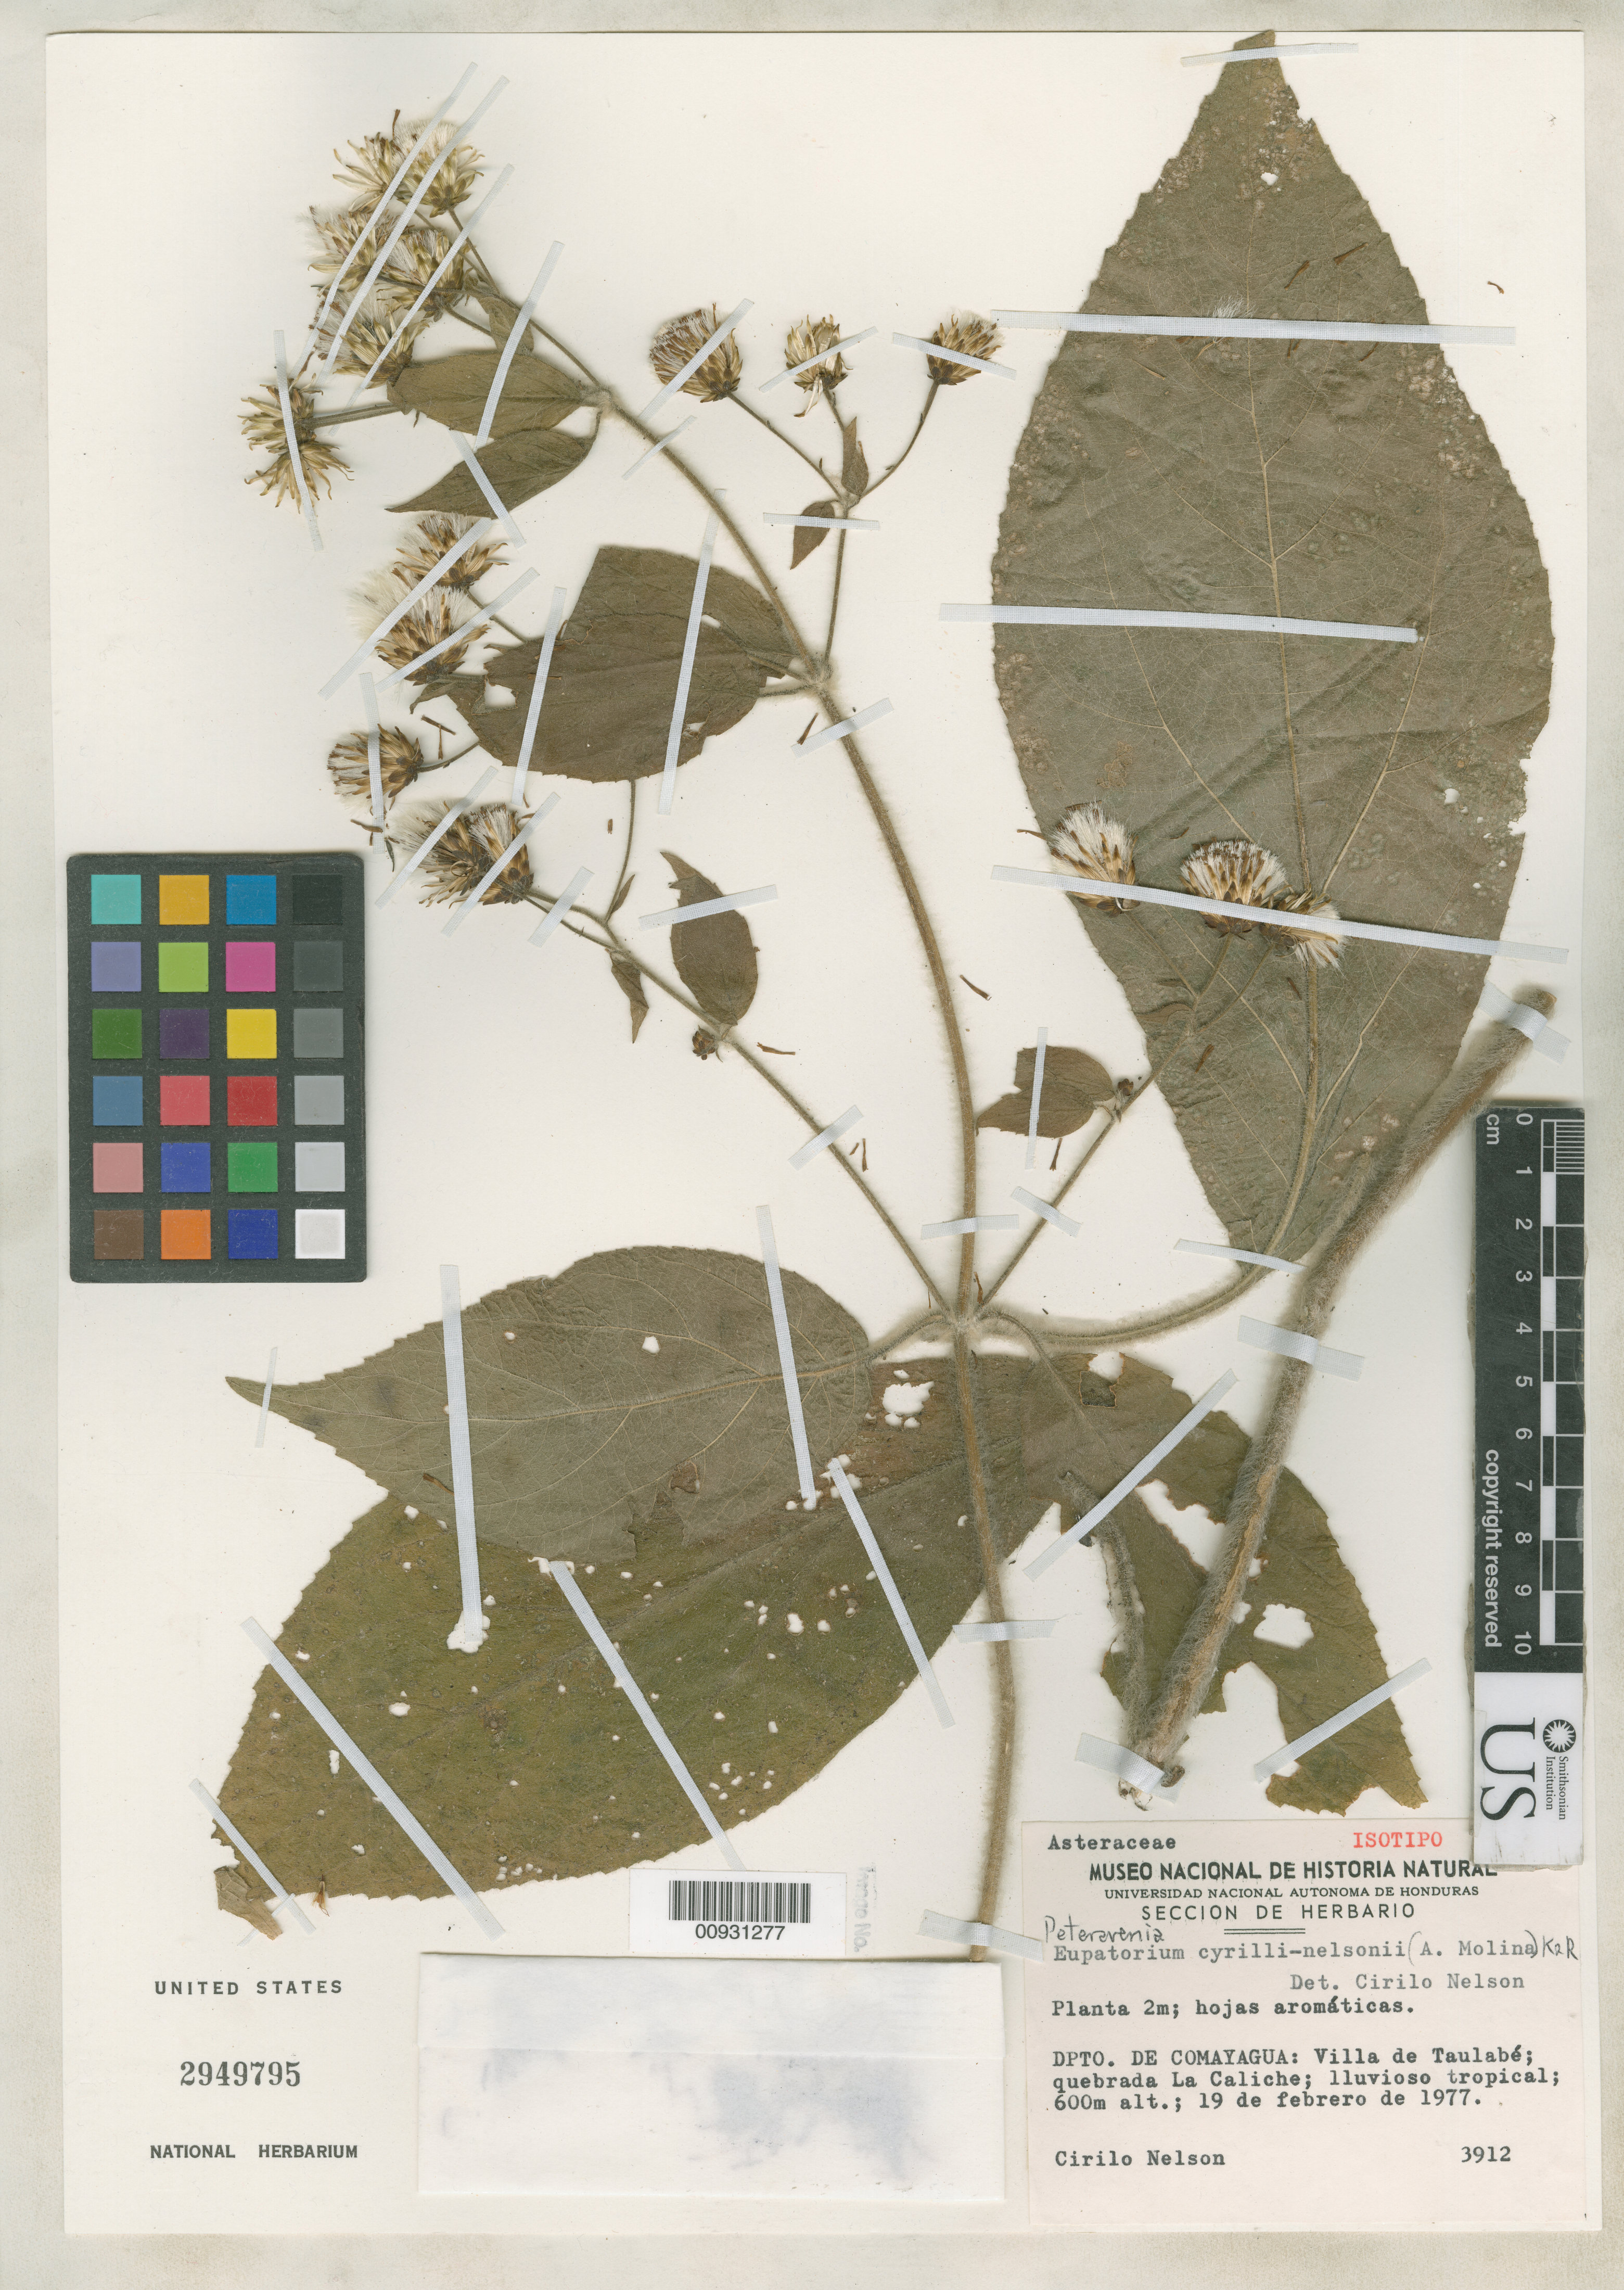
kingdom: Plantae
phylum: Tracheophyta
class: Magnoliopsida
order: Asterales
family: Asteraceae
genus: Eupatorium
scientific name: Eupatorium cyrili-nelsonii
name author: Ant. Molina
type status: Isotype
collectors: C. Nelson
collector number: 3912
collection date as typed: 19 Feb 1977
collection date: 1977-02-19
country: Honduras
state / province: Comayagua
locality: Villa de Taulabé, La Caliche.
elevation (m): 600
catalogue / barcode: US 2949795